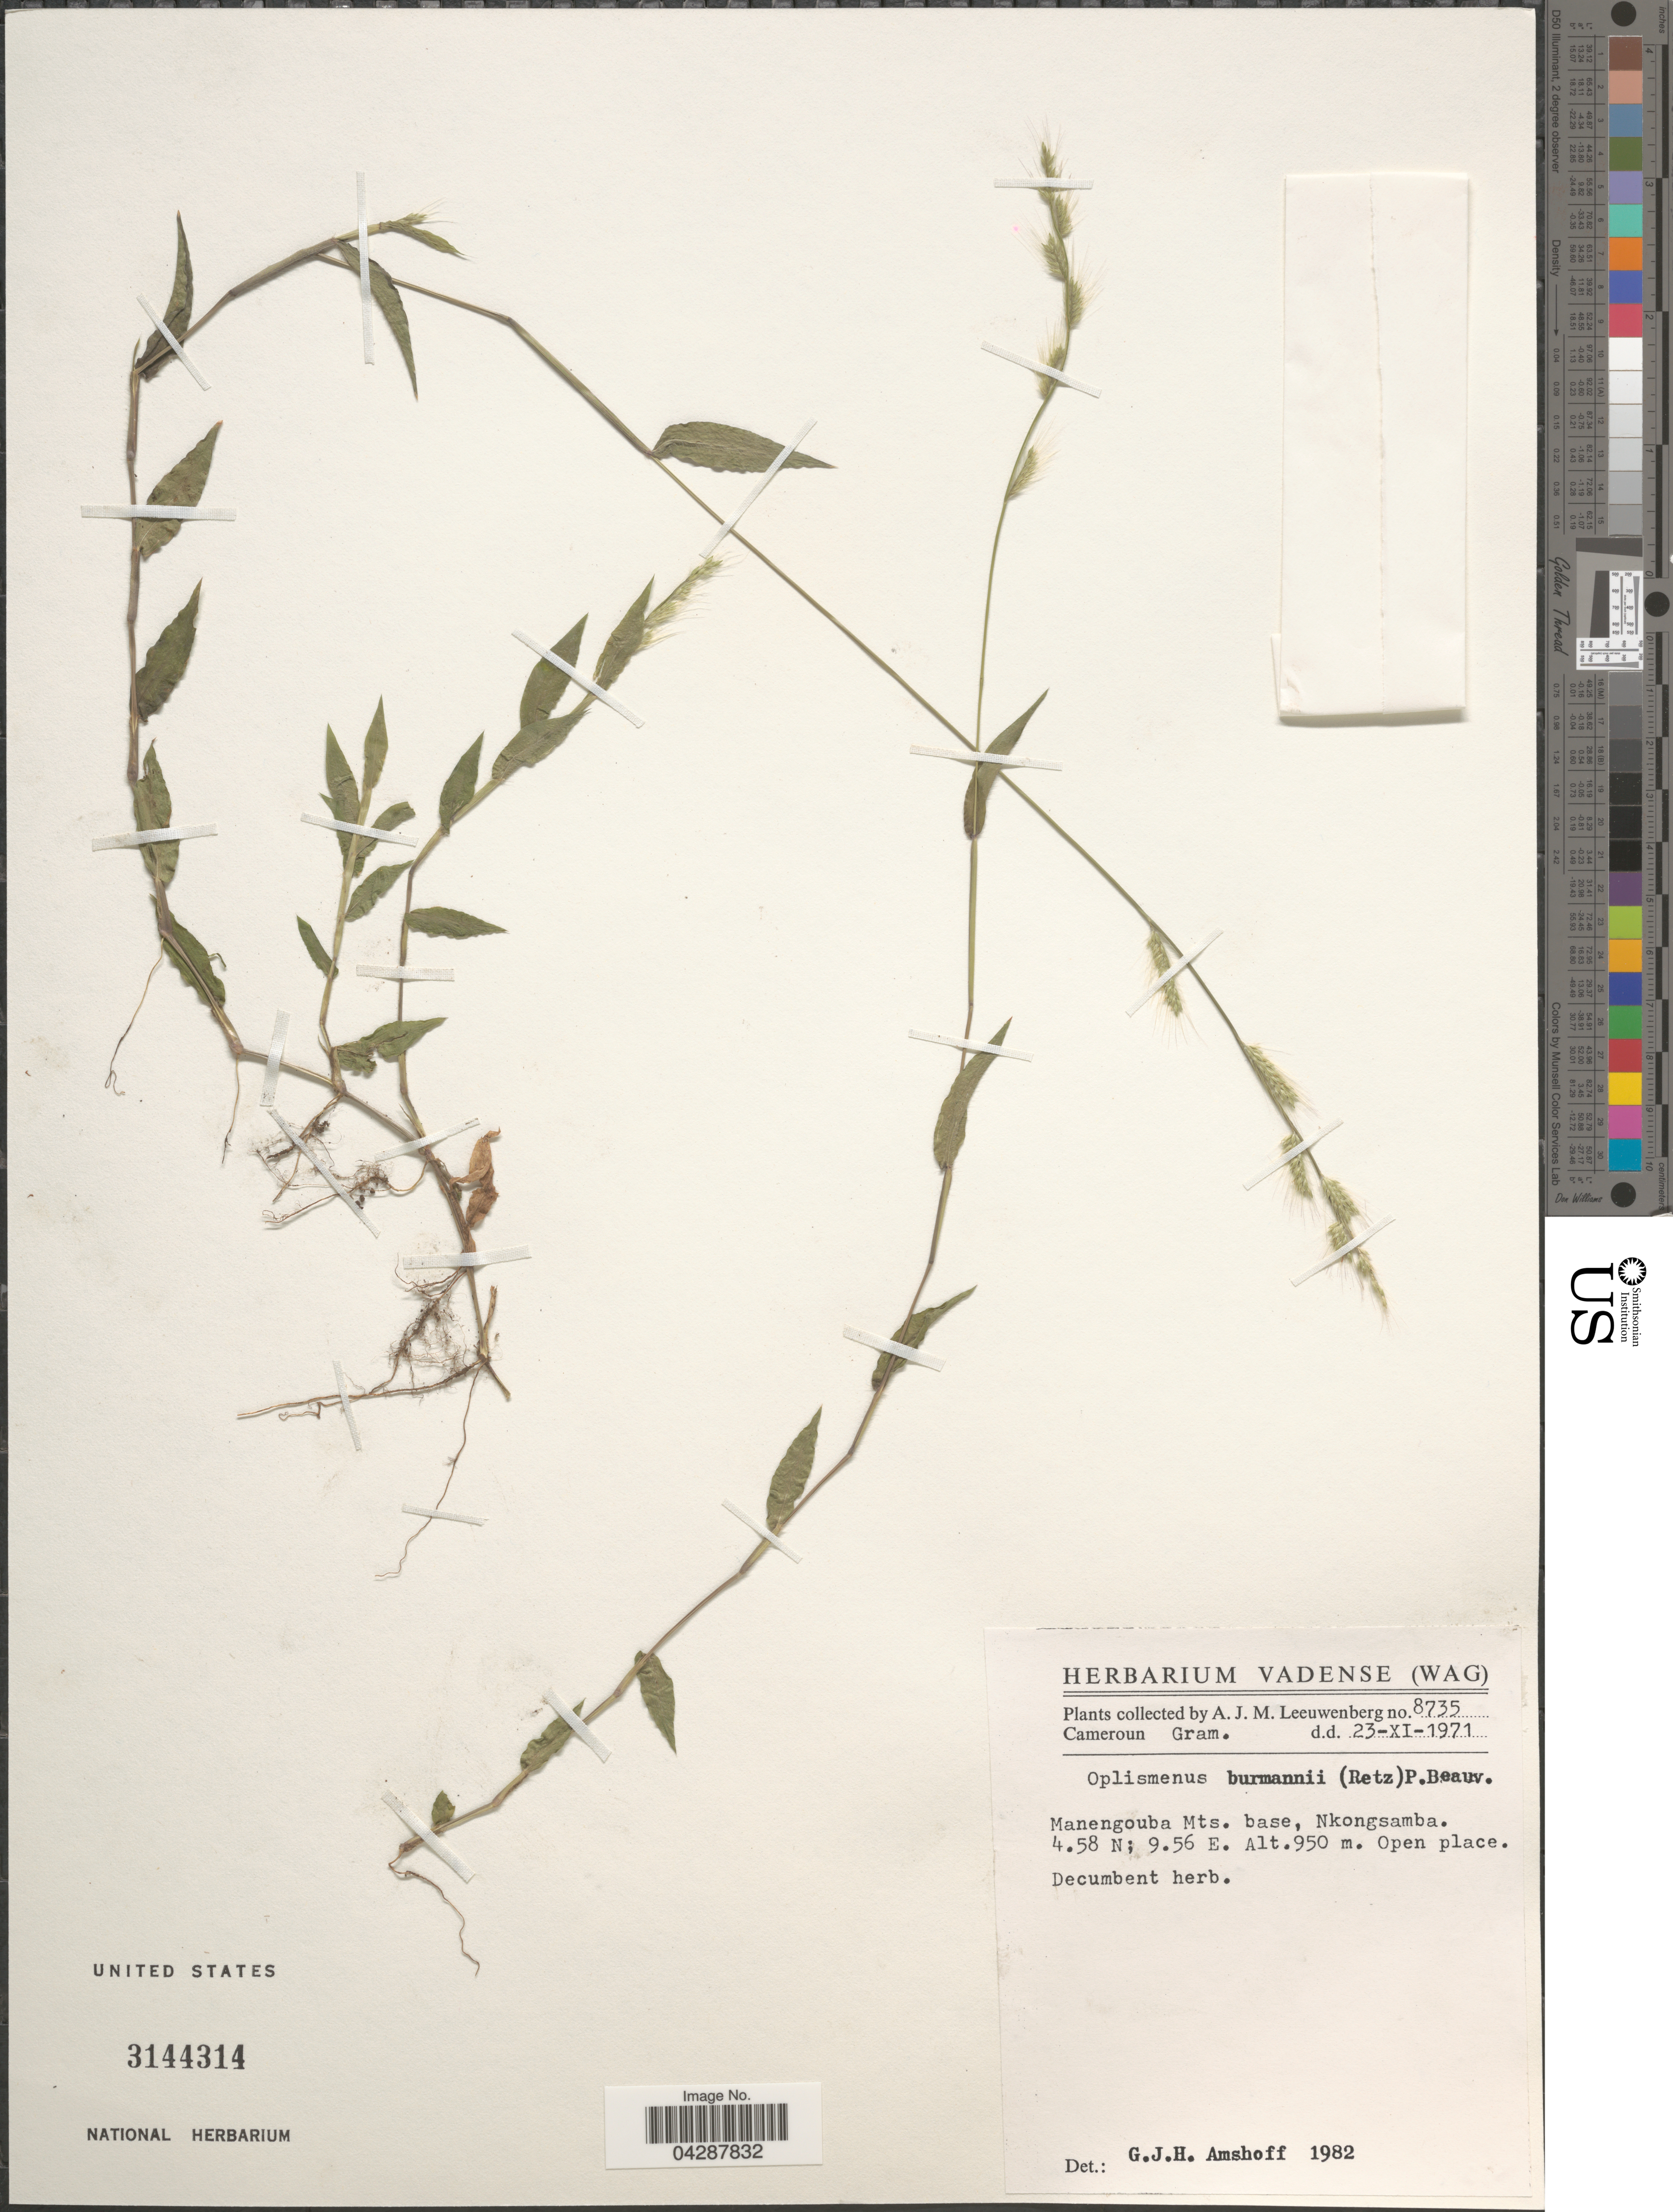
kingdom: Plantae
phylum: Tracheophyta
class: Liliopsida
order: Poales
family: Poaceae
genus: Oplismenus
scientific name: Oplismenus burmannii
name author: (Retz.) P. Beauv.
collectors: A. J. M. Leeuwenberg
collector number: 8735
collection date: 1971-11-23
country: Cameroon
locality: Cameroun. Manengouba Mts. base, Nkongsamba.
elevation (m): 950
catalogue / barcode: US 3144314